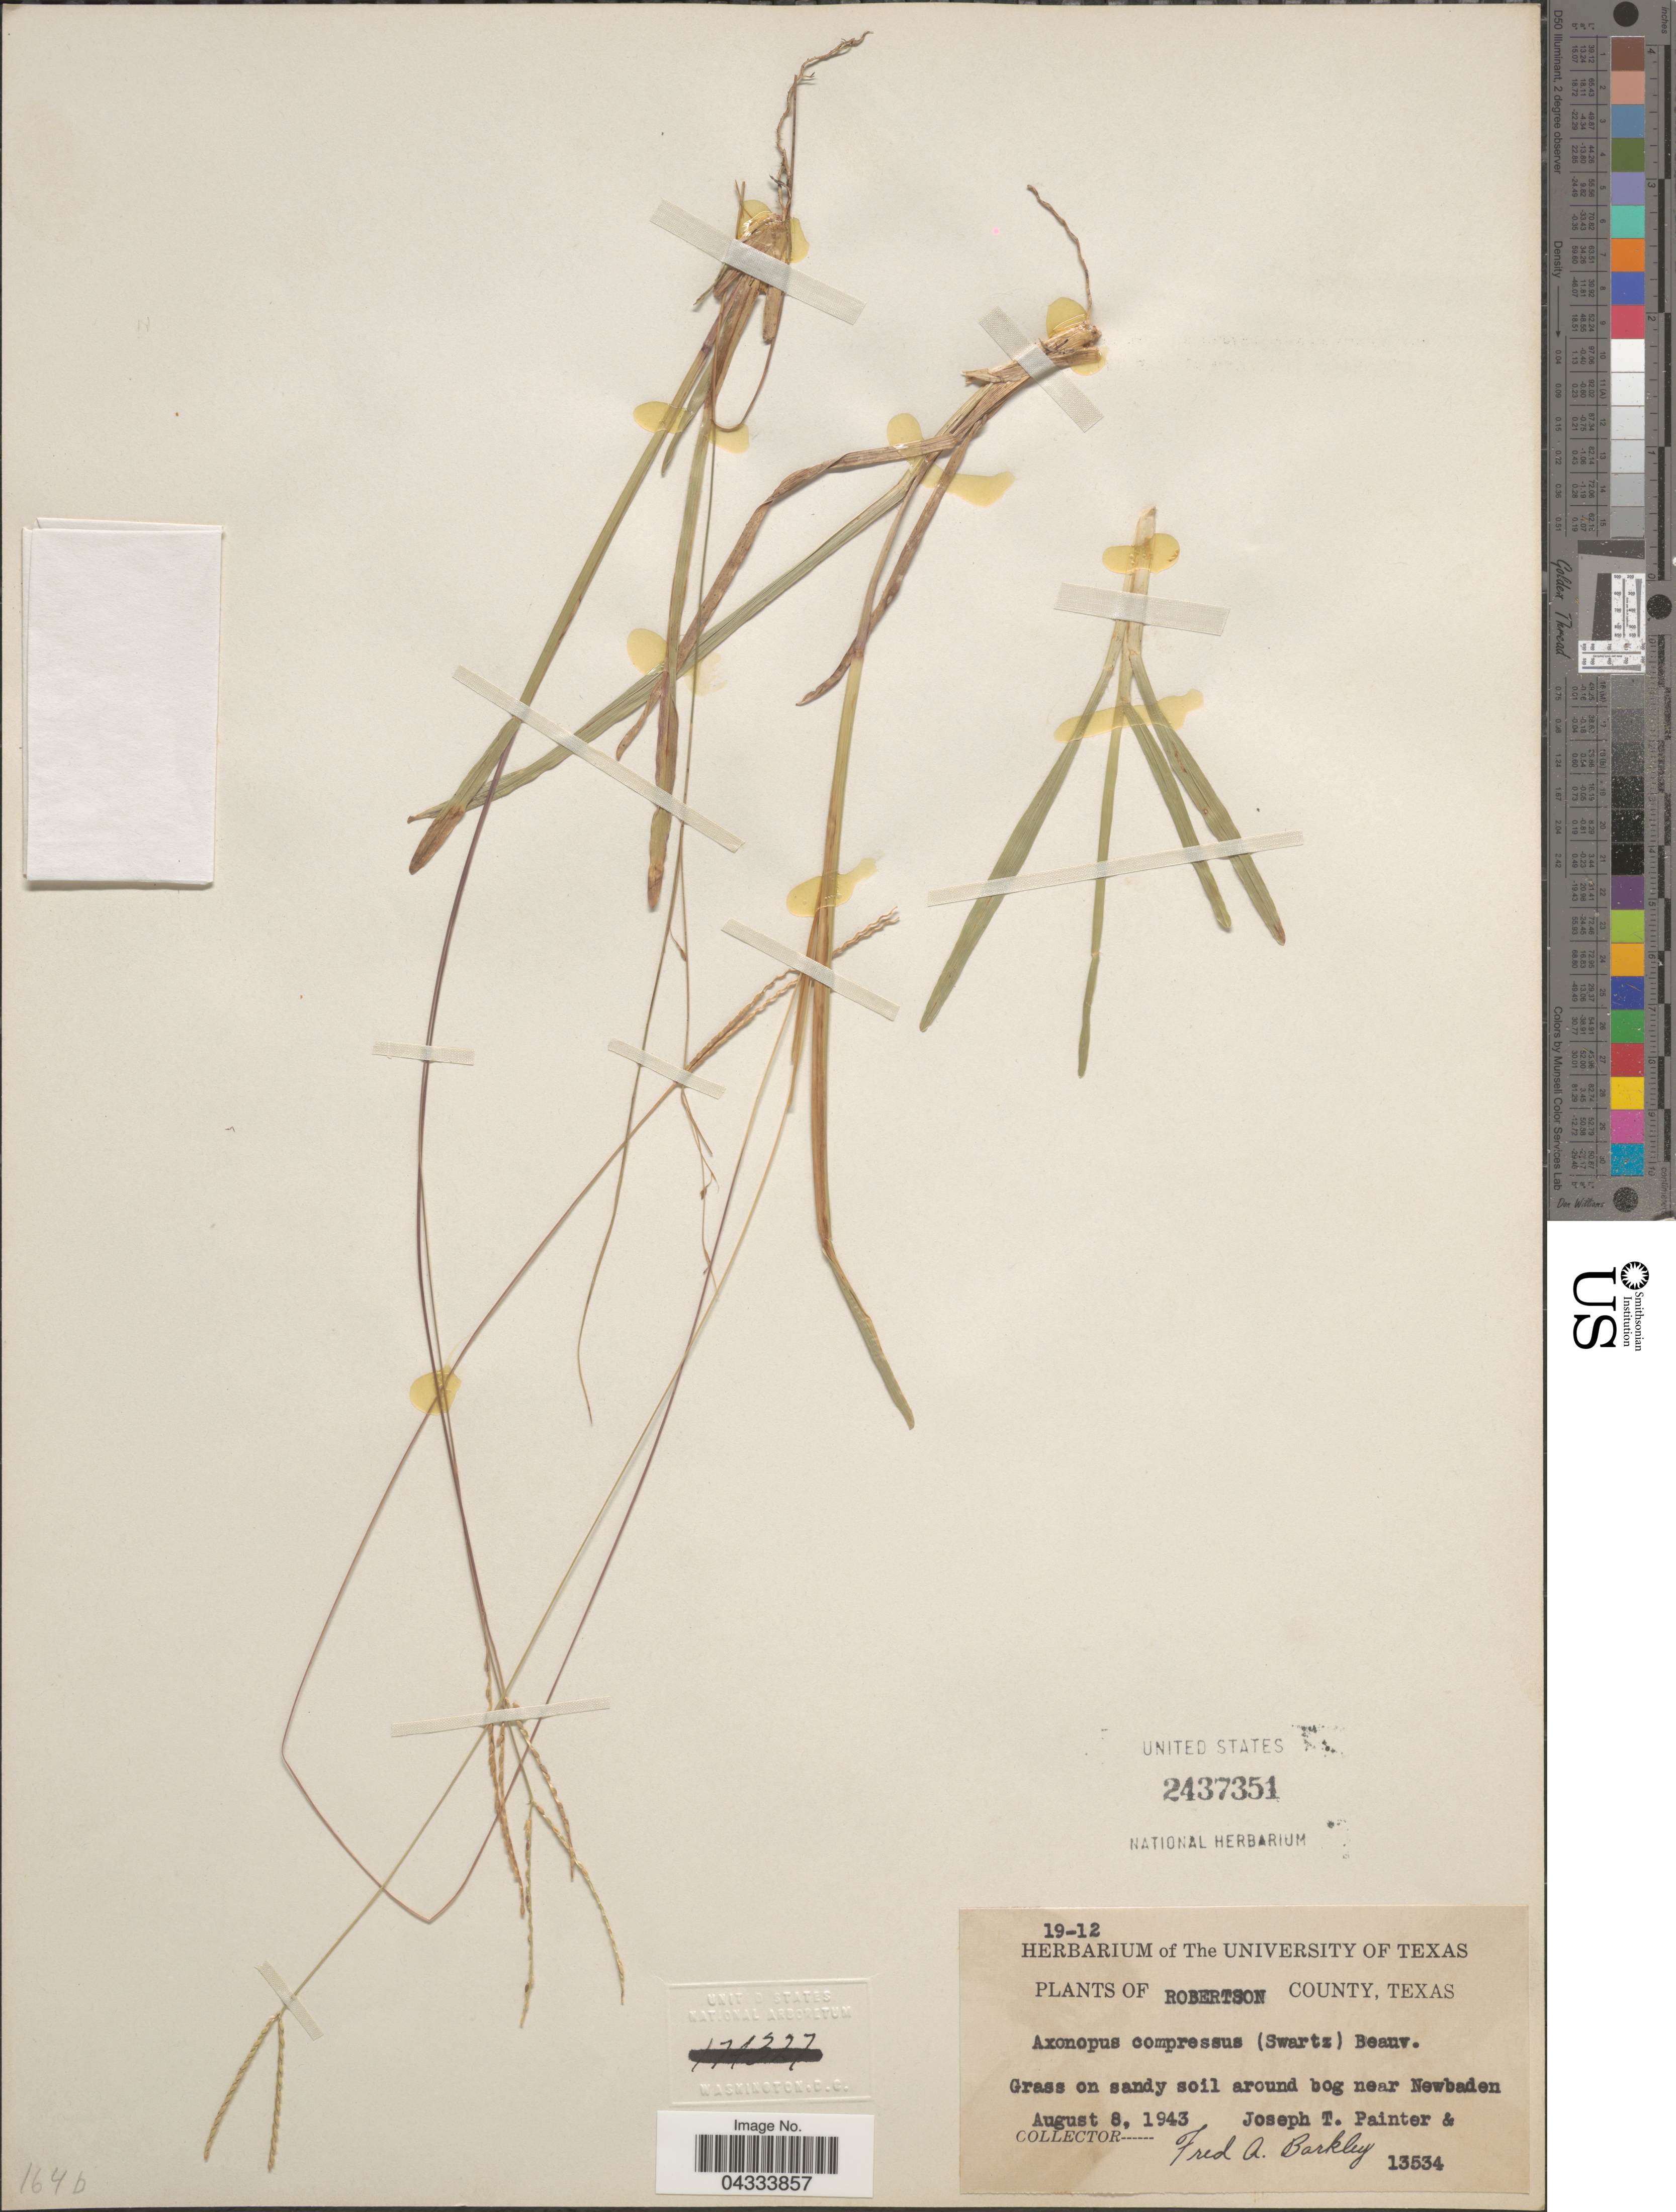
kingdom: Plantae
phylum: Tracheophyta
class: Liliopsida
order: Poales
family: Poaceae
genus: Axonopus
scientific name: Axonopus compressus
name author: (Sw.) P. Beauv.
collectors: J. H. Painter & F. A. Barkley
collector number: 13534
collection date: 1943-08-08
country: United States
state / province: Texas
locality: Robertson County. Grassy on sandy soil around bog near Newbaden.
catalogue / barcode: US 2437351